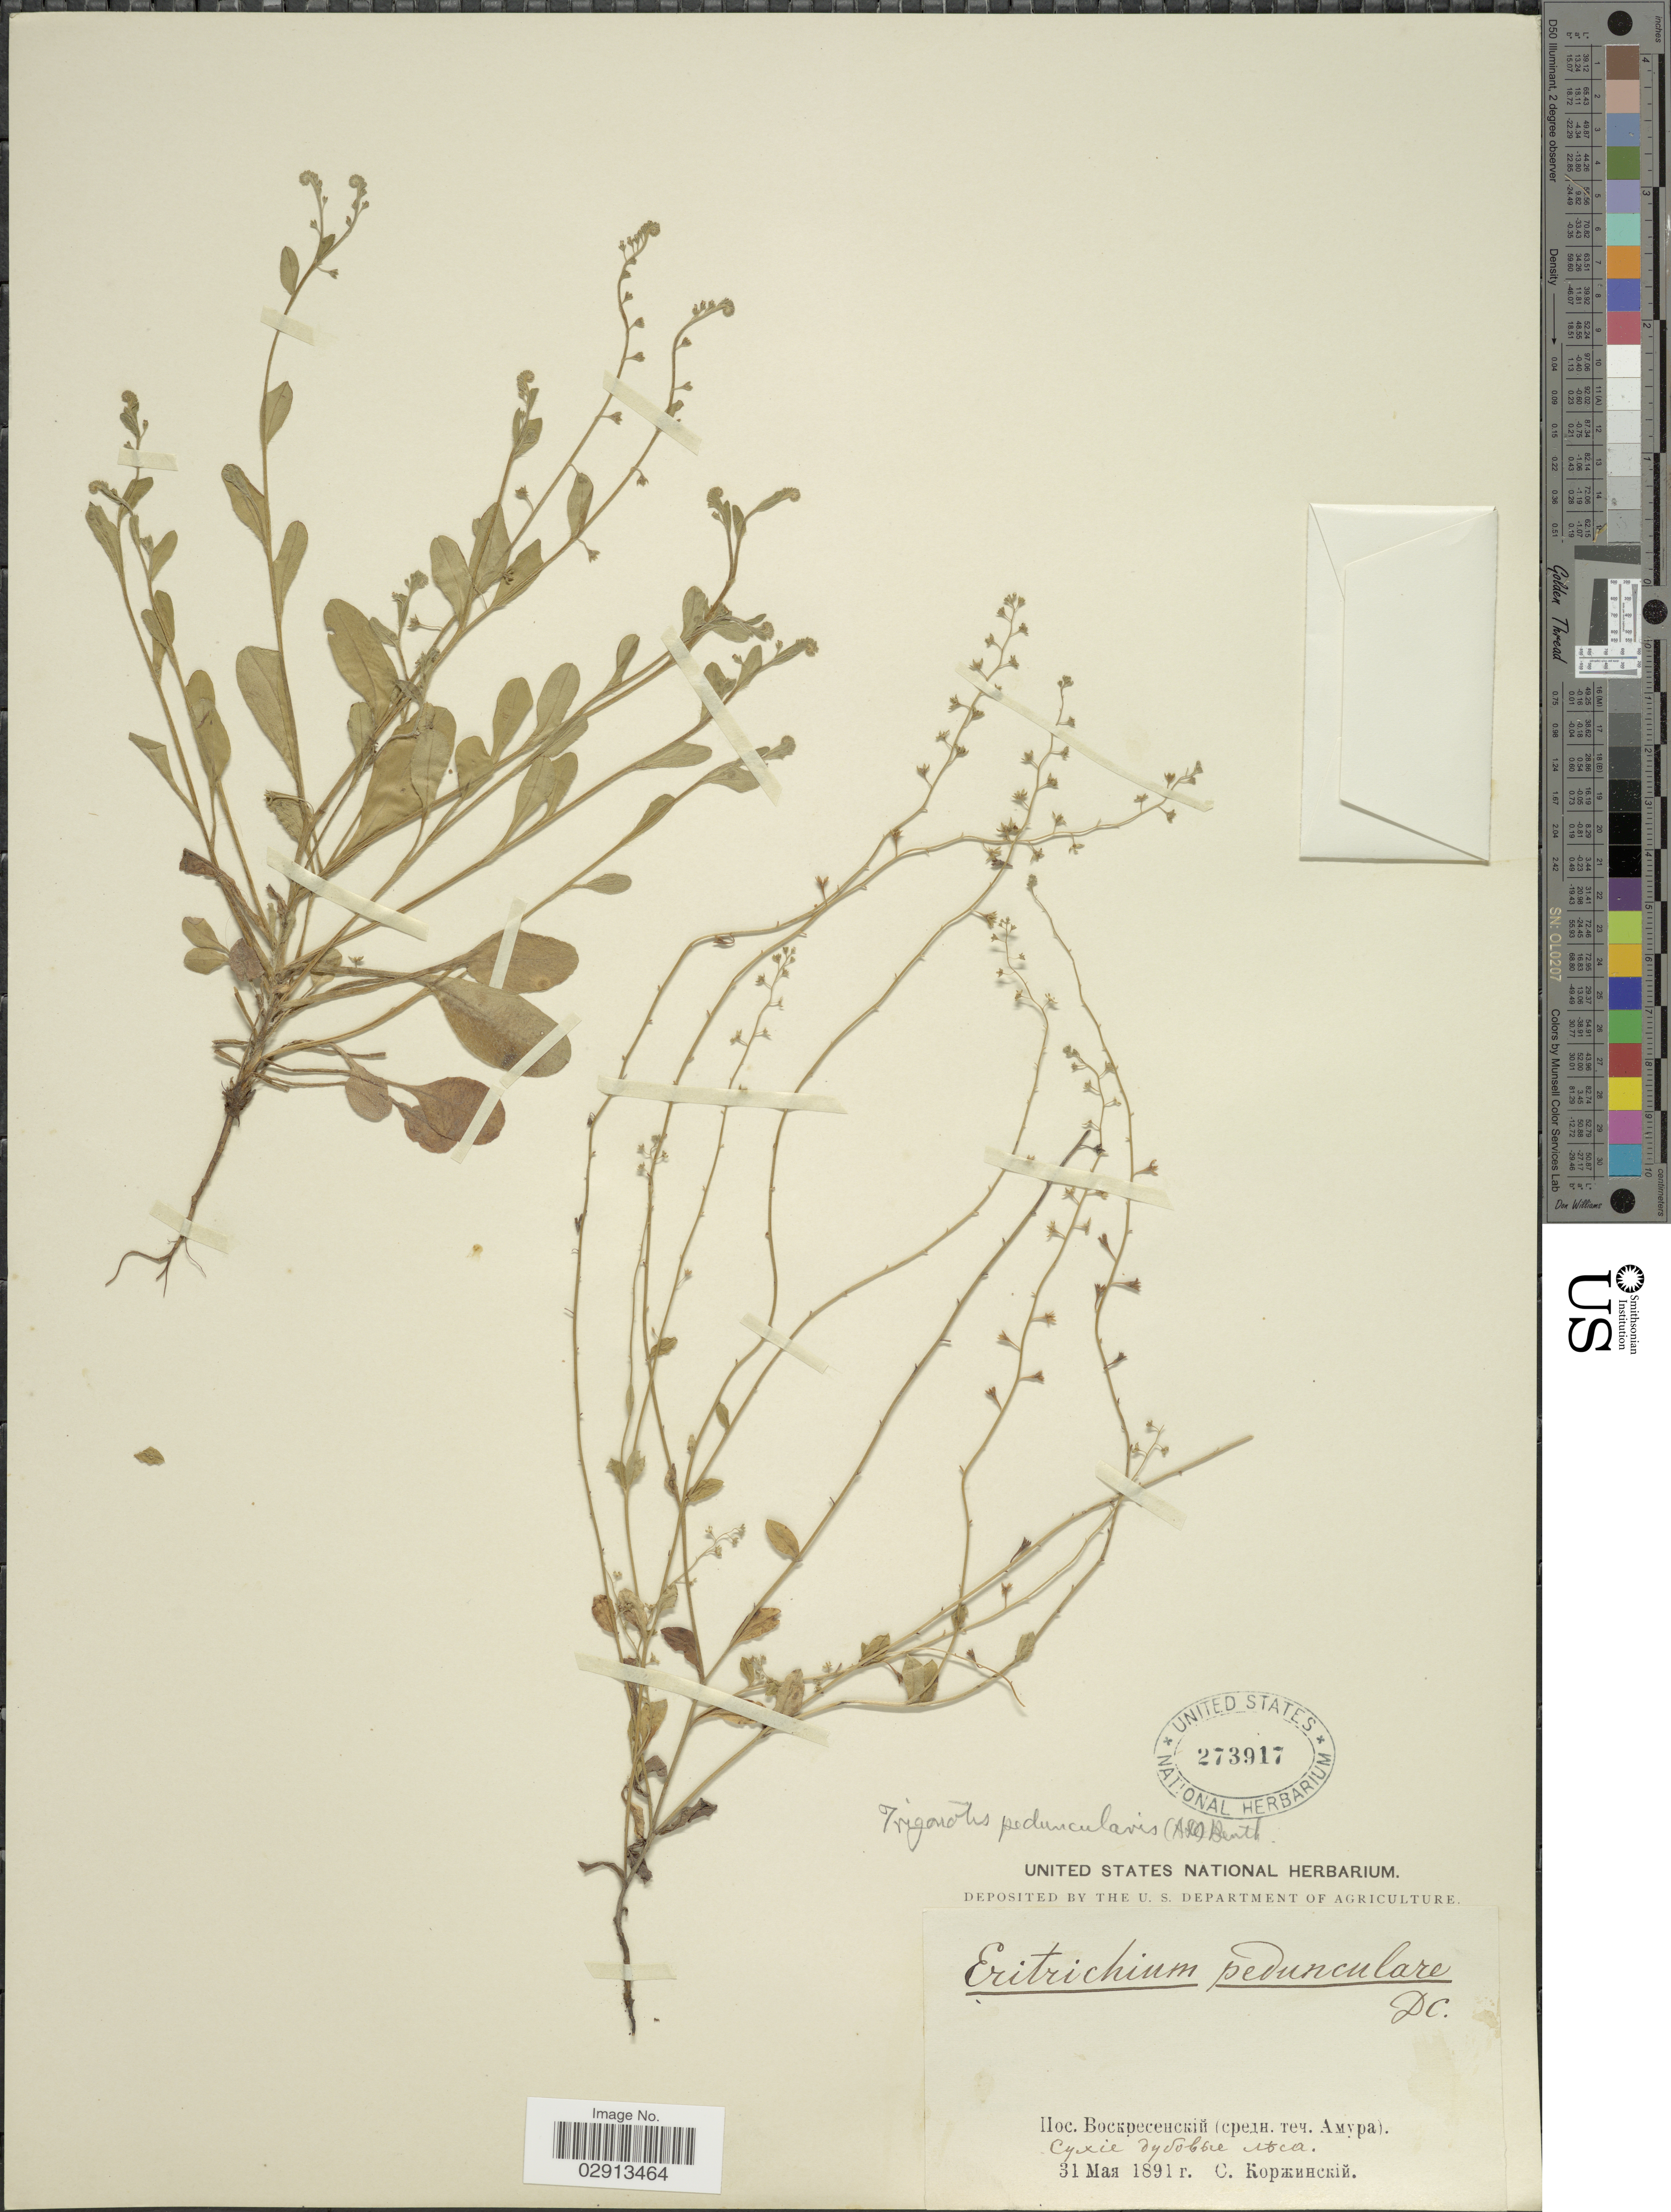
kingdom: Plantae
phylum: Tracheophyta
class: Magnoliopsida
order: Boraginales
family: Boraginaceae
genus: Trigonotis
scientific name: Trigonotis peduncularis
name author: (Trevis.) Benth. ex Baker et al.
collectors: S. Korzhinsky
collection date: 1891-03-31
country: Russian Federation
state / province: Khabarovsk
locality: Village Voskresenskoe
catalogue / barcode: US 273917